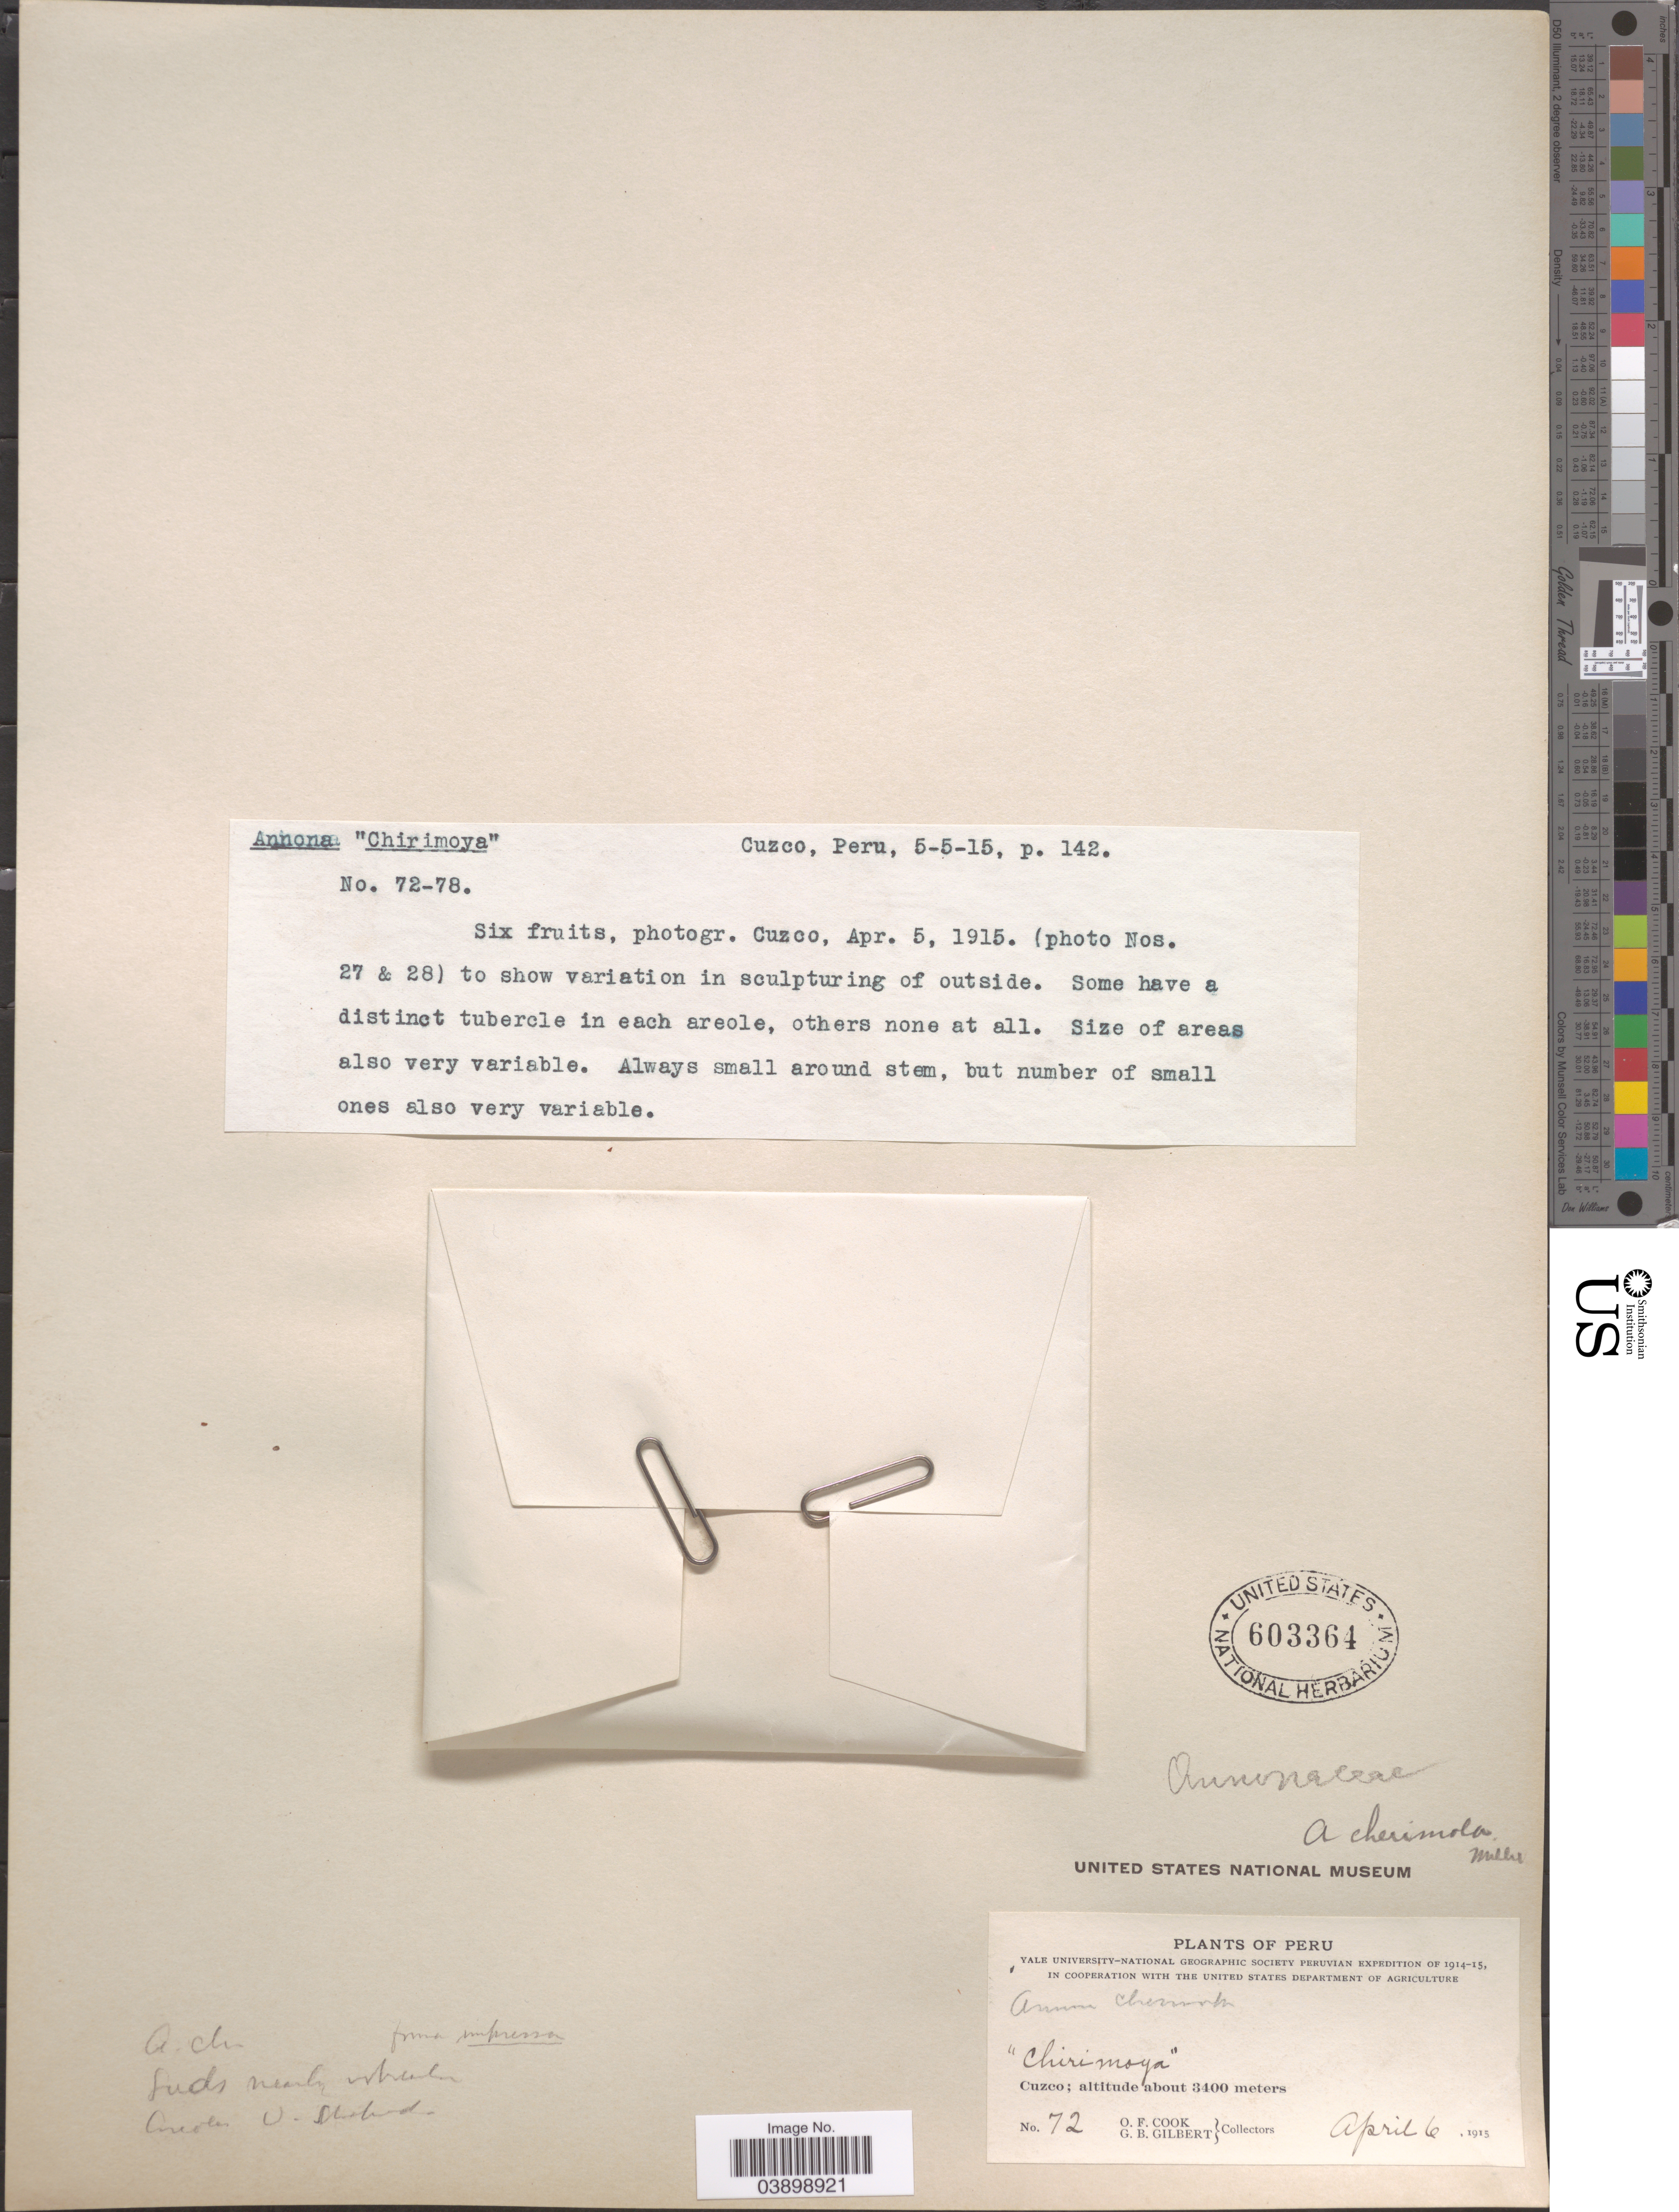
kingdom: Plantae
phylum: Tracheophyta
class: Magnoliopsida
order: Magnoliales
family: Annonaceae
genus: Annona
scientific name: Annona cherimola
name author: Mill.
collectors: O. F. Cook & G. B. Gilbert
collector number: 72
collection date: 1915-04-06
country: Peru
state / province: Cusco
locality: Cuzco.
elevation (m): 3400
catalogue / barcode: US 603364